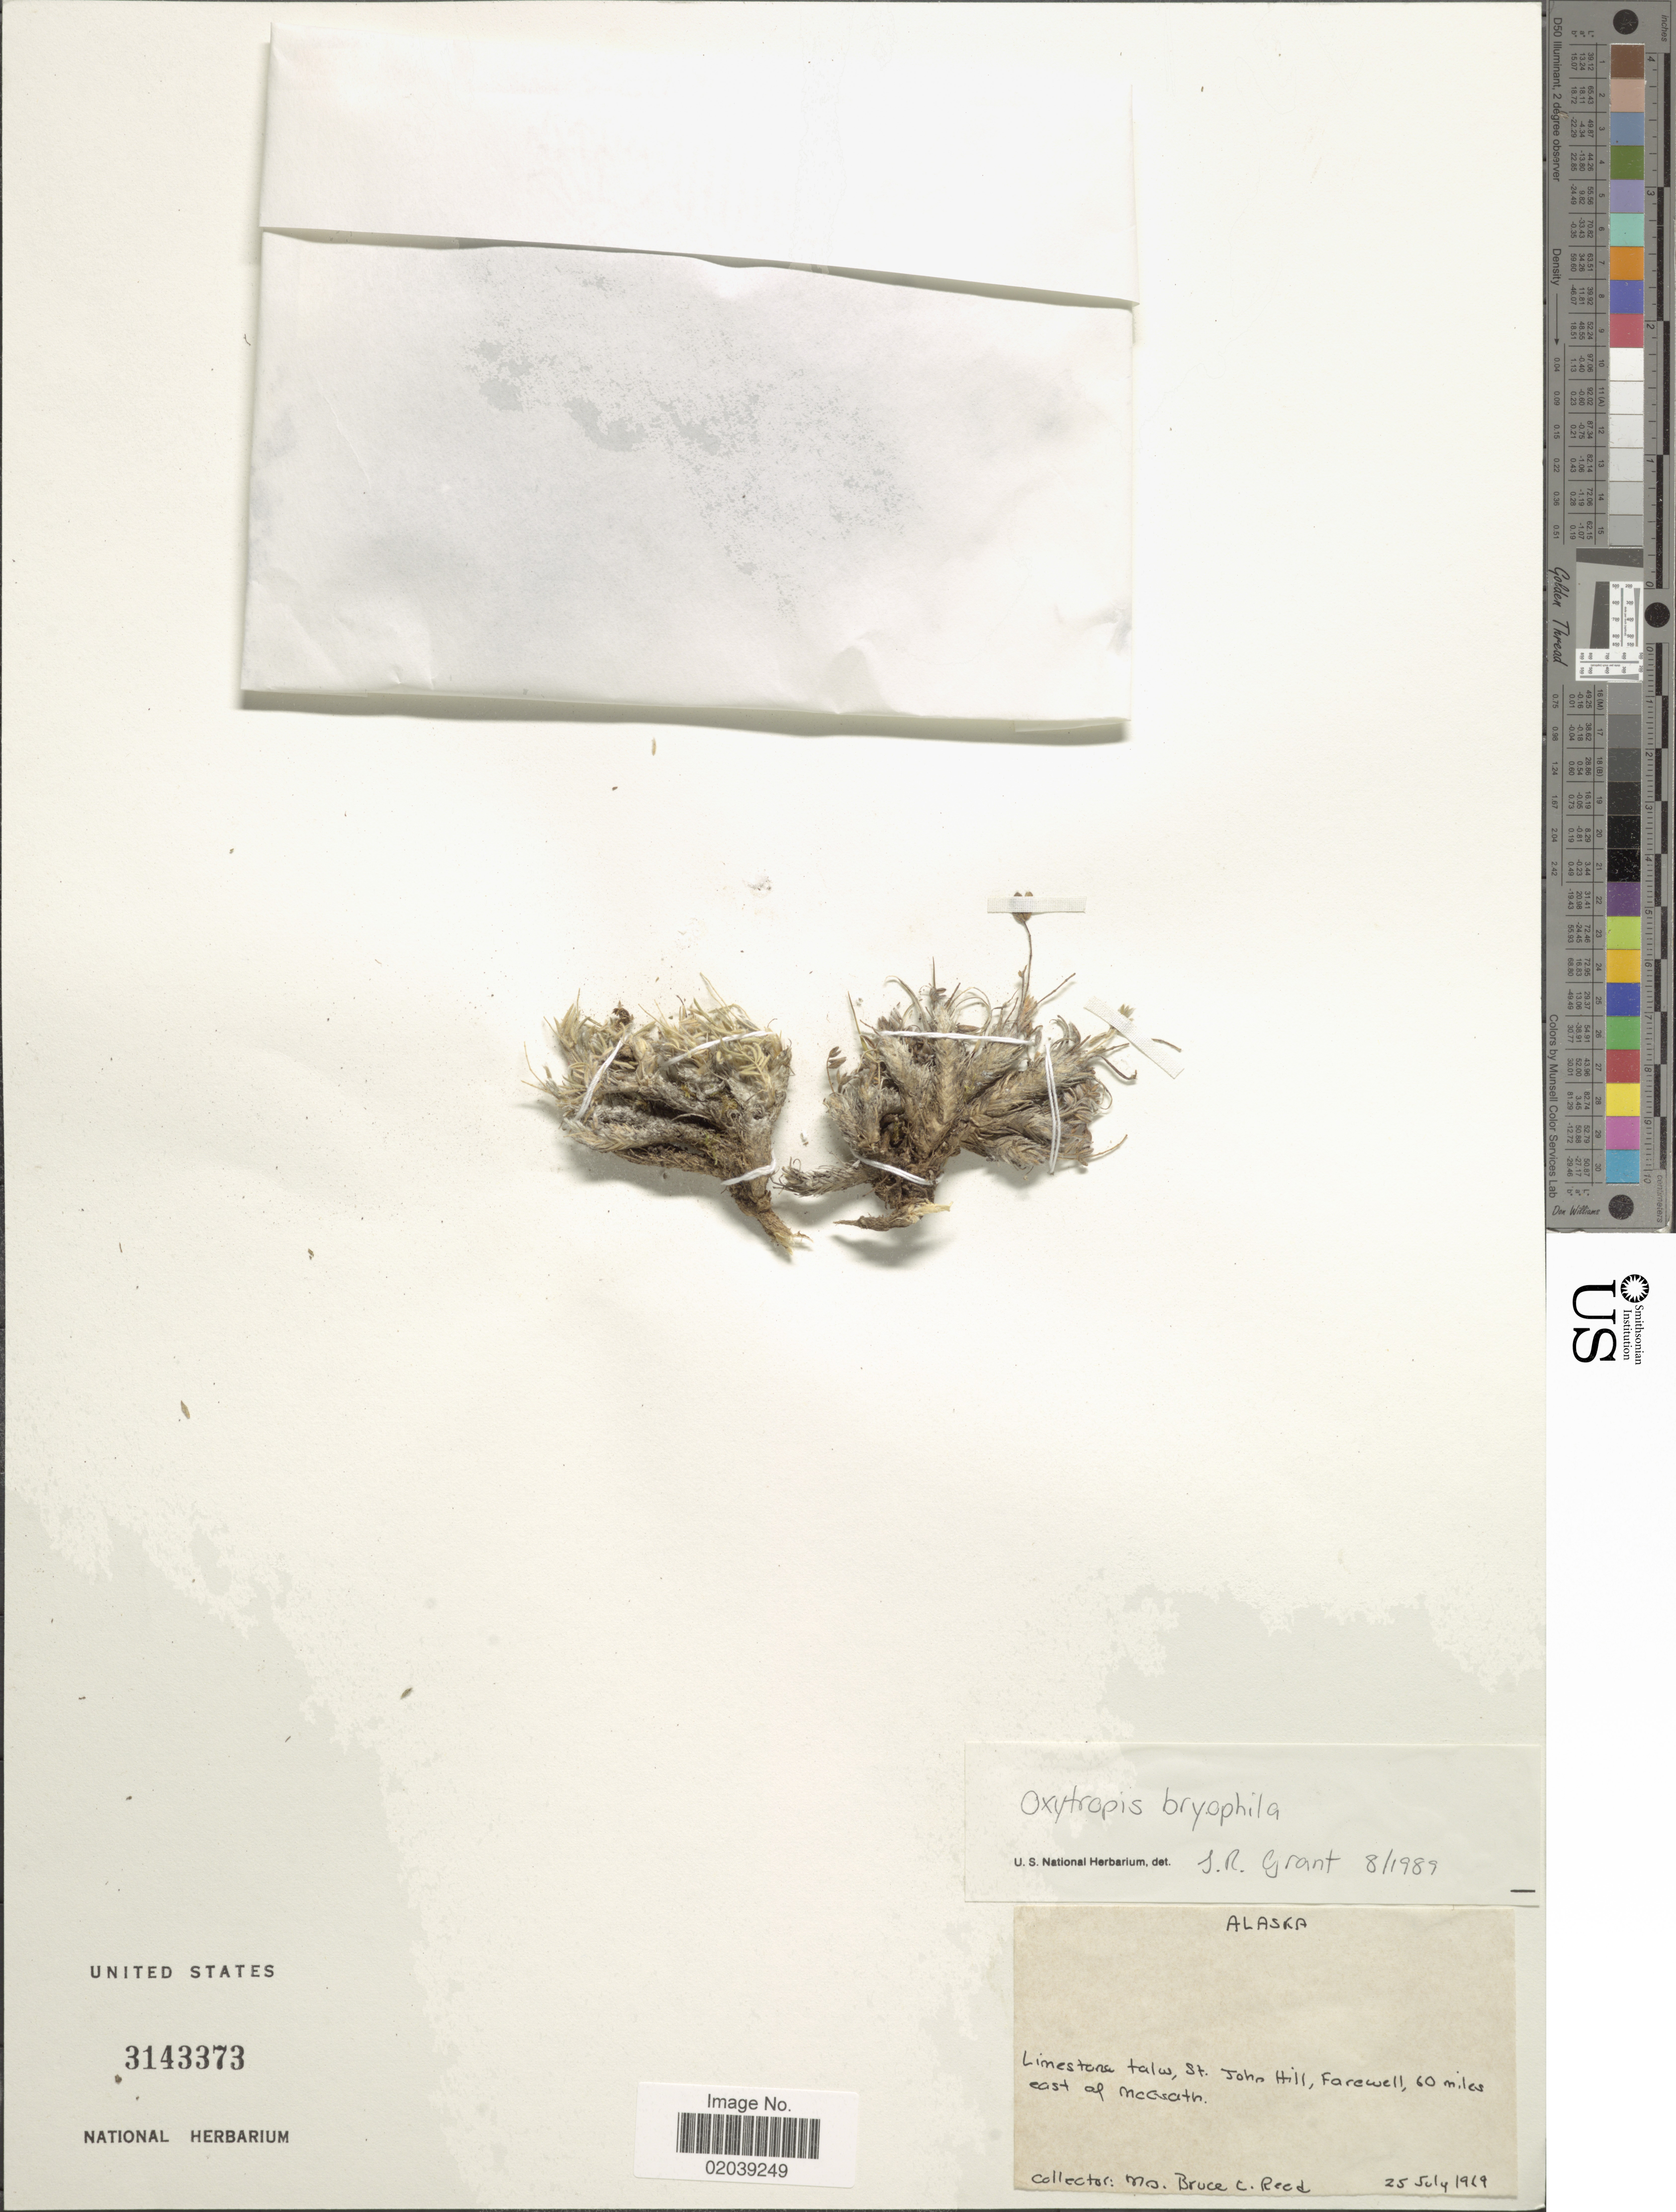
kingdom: Plantae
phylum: Tracheophyta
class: Magnoliopsida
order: Fabales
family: Fabaceae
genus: Oxytropis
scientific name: Oxytropis bryophila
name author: (Greene) Jurtzev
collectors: B. Reed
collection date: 1969-07-25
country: United States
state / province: Alaska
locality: Limestone talus, St. John Hill, Farewell, 60 miles east of McGrath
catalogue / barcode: US 3143373